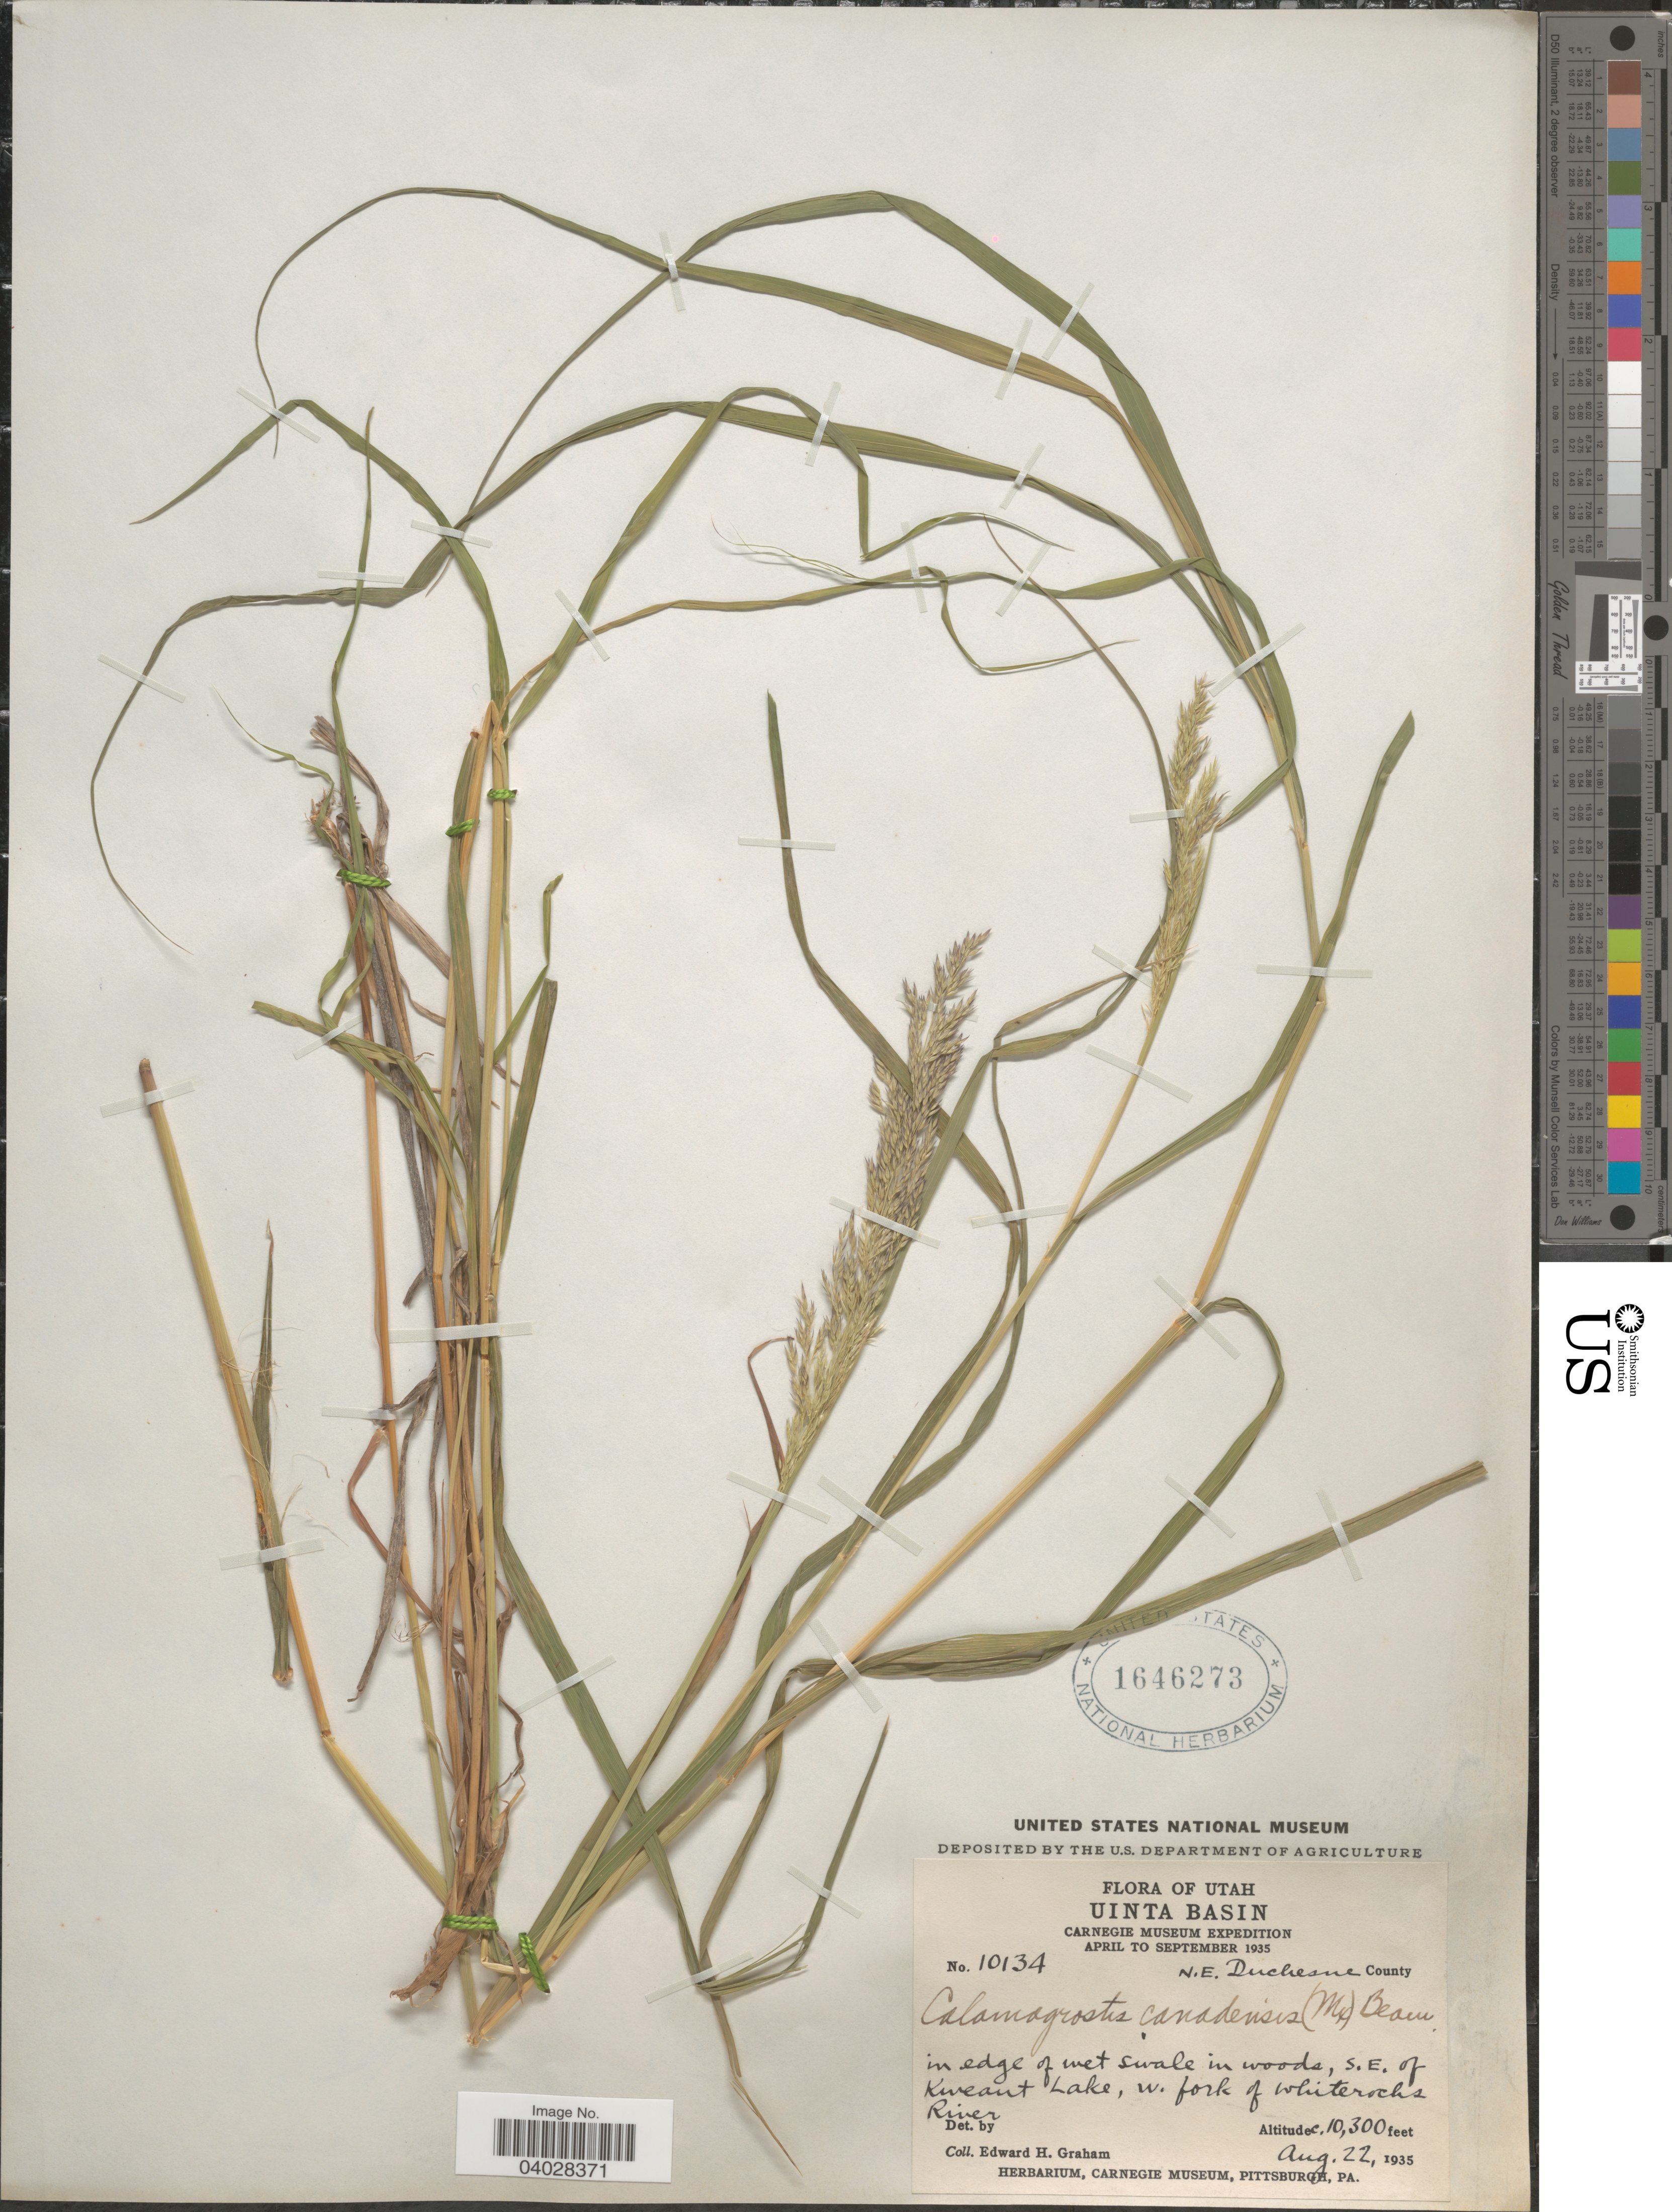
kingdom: Plantae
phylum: Tracheophyta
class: Liliopsida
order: Poales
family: Poaceae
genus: Calamagrostis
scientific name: Calamagrostis canadensis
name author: (Michx.) P. Beauv.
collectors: E. H. Graham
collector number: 10134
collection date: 1935-08-22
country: United States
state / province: Utah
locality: Uinta Basin. N.E. Duchesne County. S.E. of Kweant Lake, w. fork of Whiterocks River.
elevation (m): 3139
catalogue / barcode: US 1646273